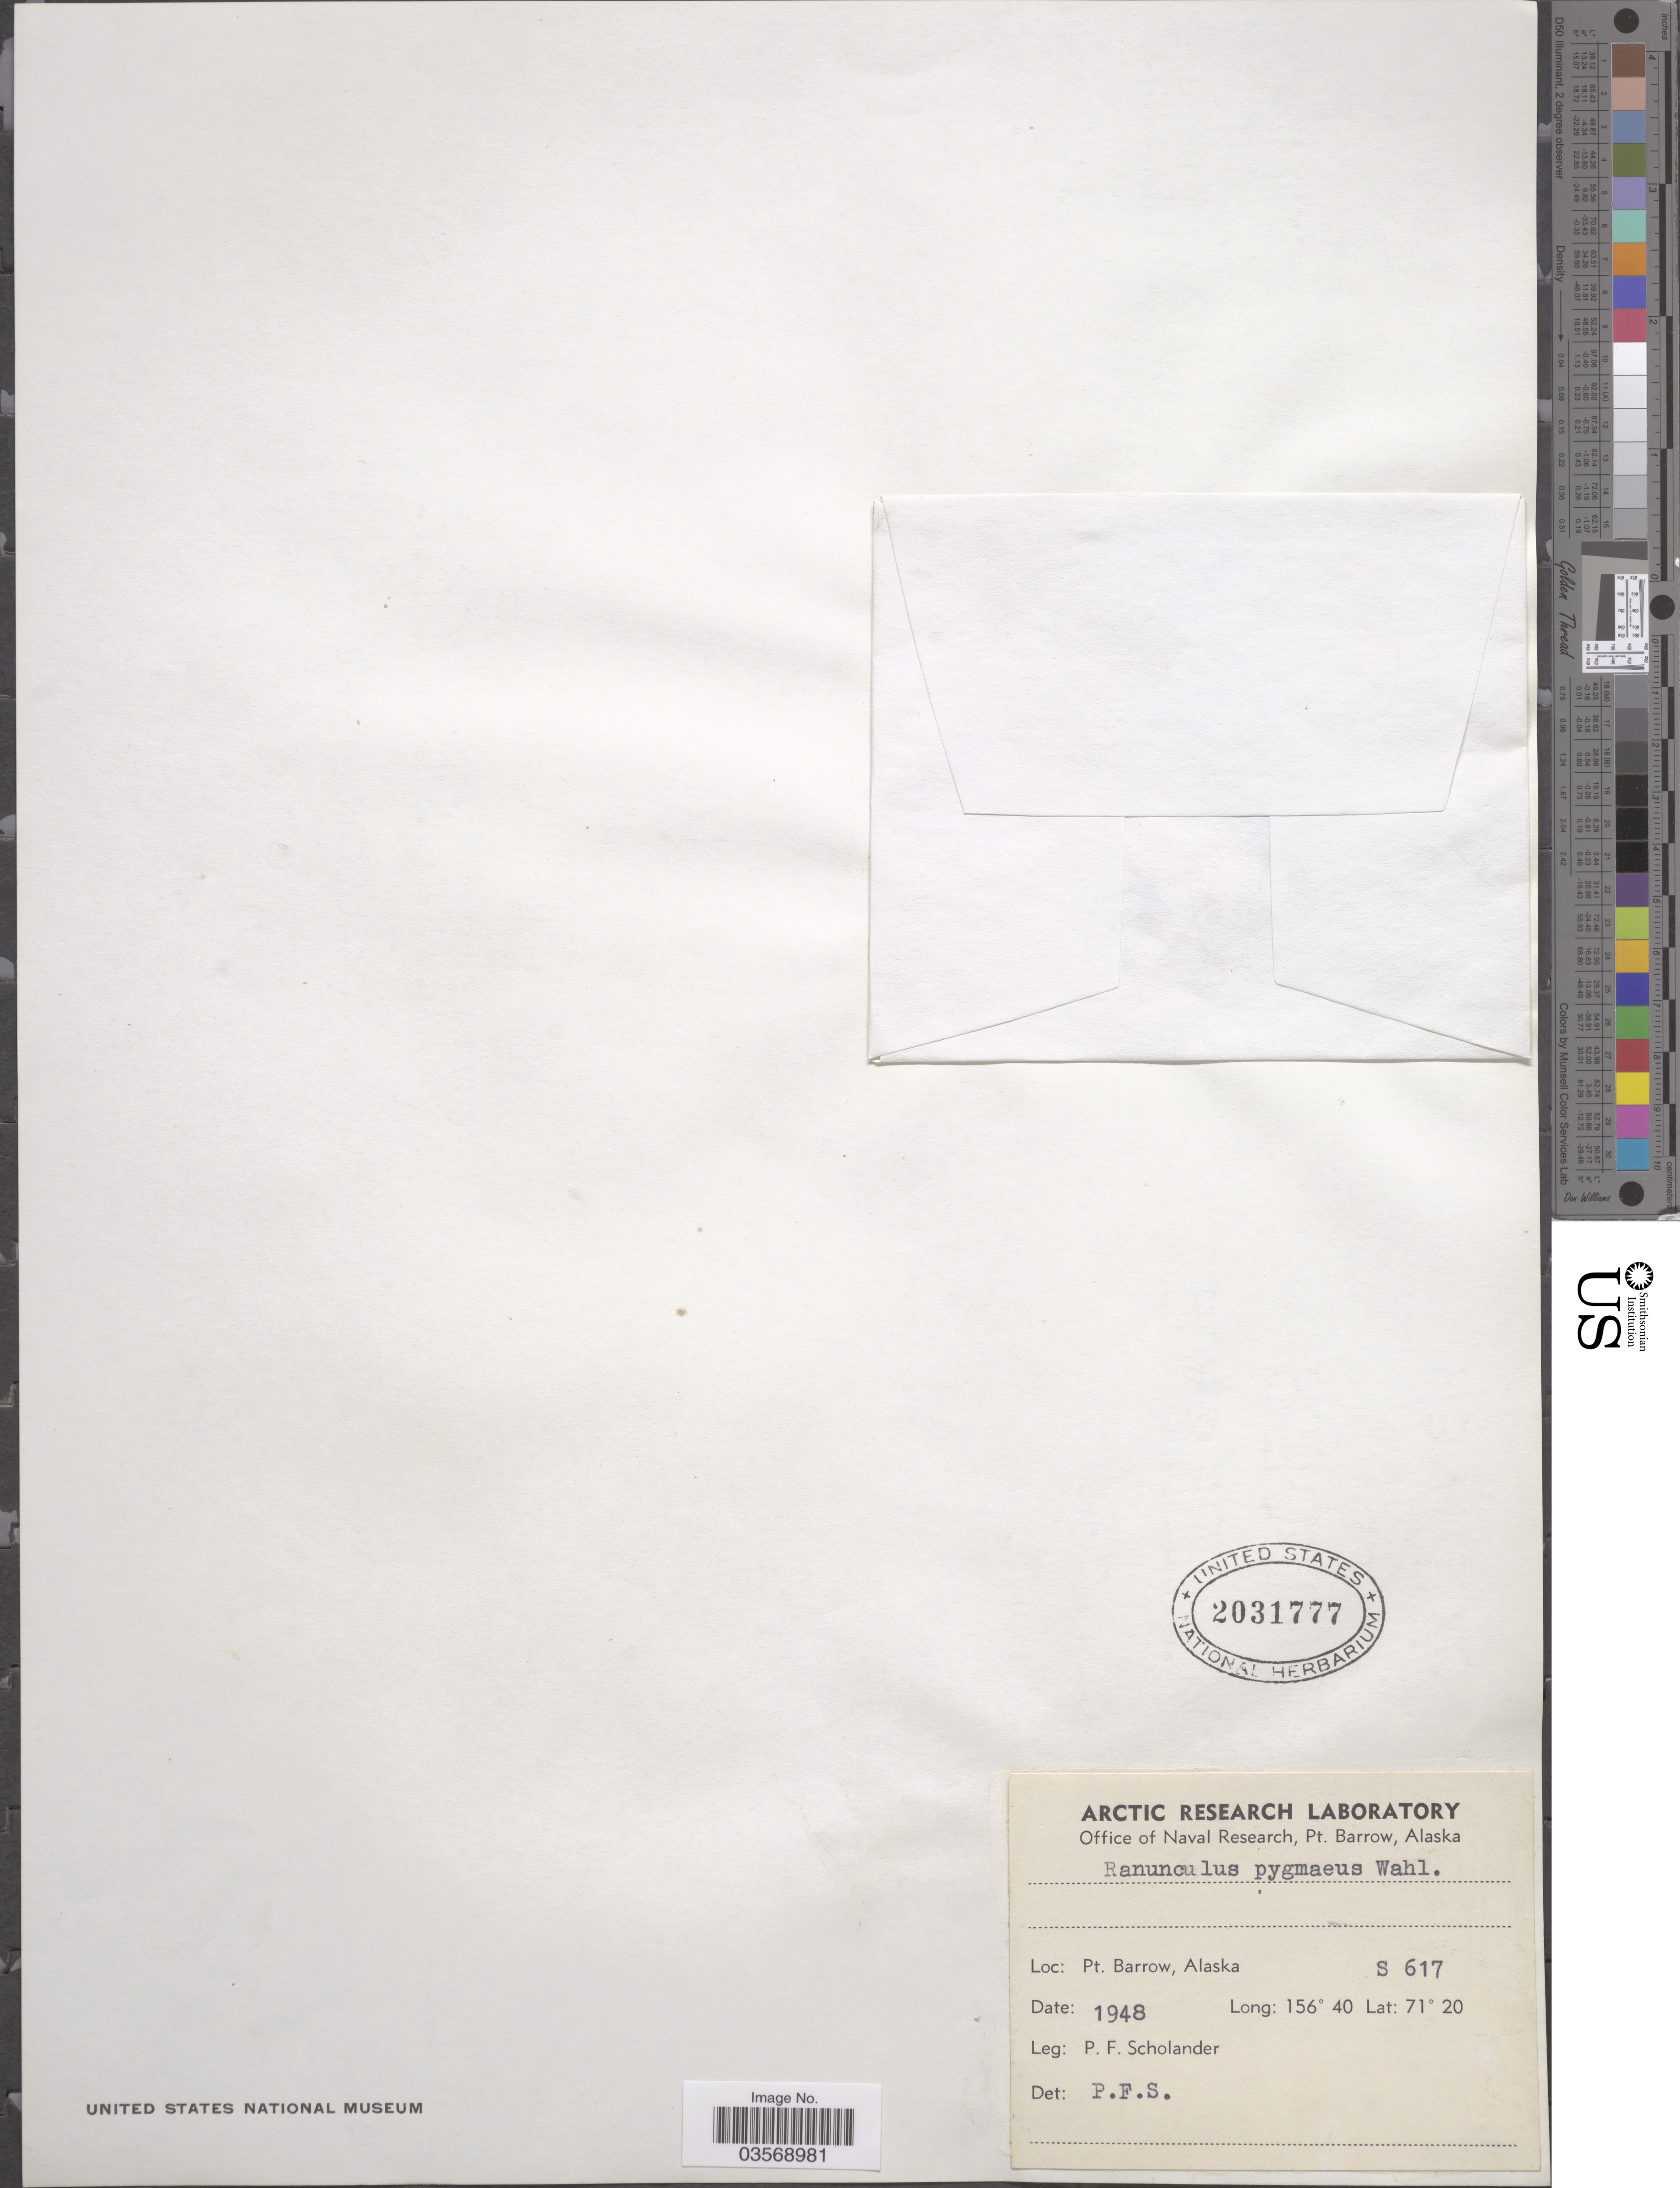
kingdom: Plantae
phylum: Tracheophyta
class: Magnoliopsida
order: Ranunculales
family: Ranunculaceae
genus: Ranunculus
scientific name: Ranunculus pygmaeus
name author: Wahlenb.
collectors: P. Scholander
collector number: S617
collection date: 1948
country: United States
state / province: Alaska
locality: Pt. Barrow.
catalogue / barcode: US 2031777